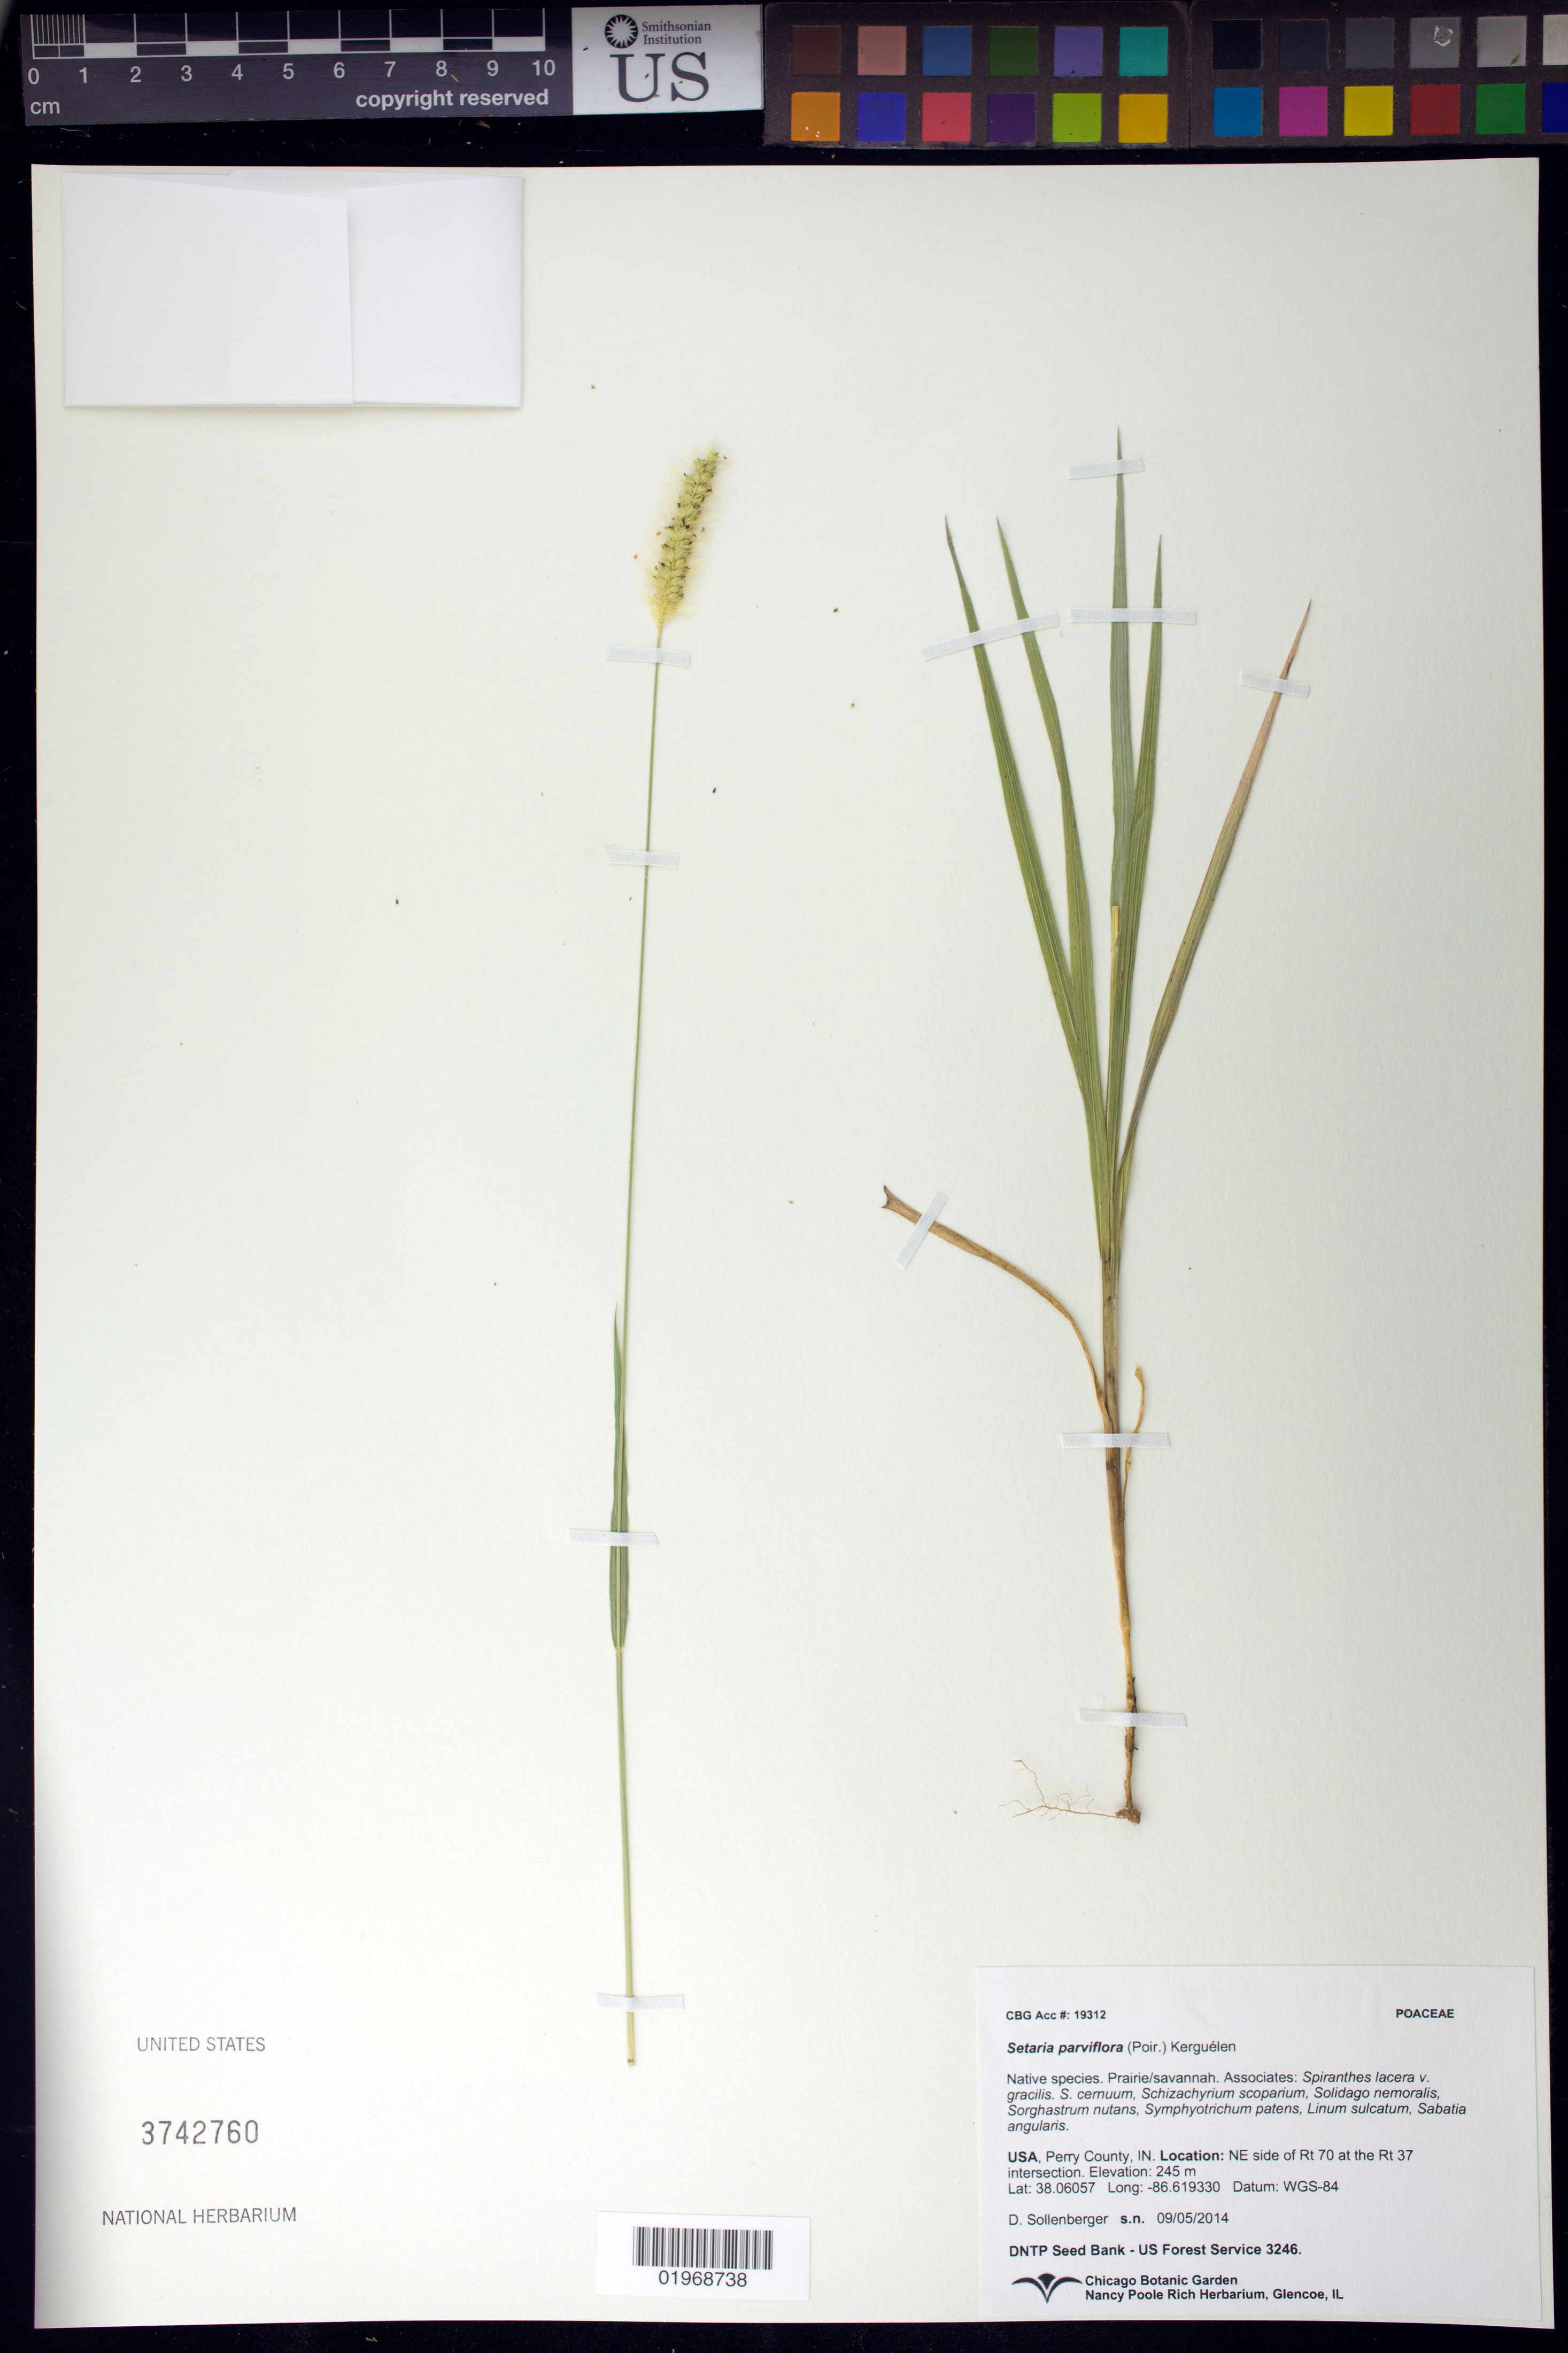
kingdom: Plantae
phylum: Tracheophyta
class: Liliopsida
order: Poales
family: Poaceae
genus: Setaria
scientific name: Setaria parviflora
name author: (Poir.) Kerguélen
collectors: D. Sollenberger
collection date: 2014-09-05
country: United States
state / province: Indiana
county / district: Perry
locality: NE side of Rt 70 at the Rt 37 intersection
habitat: Prairie/savanna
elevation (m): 245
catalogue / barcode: US 3742760